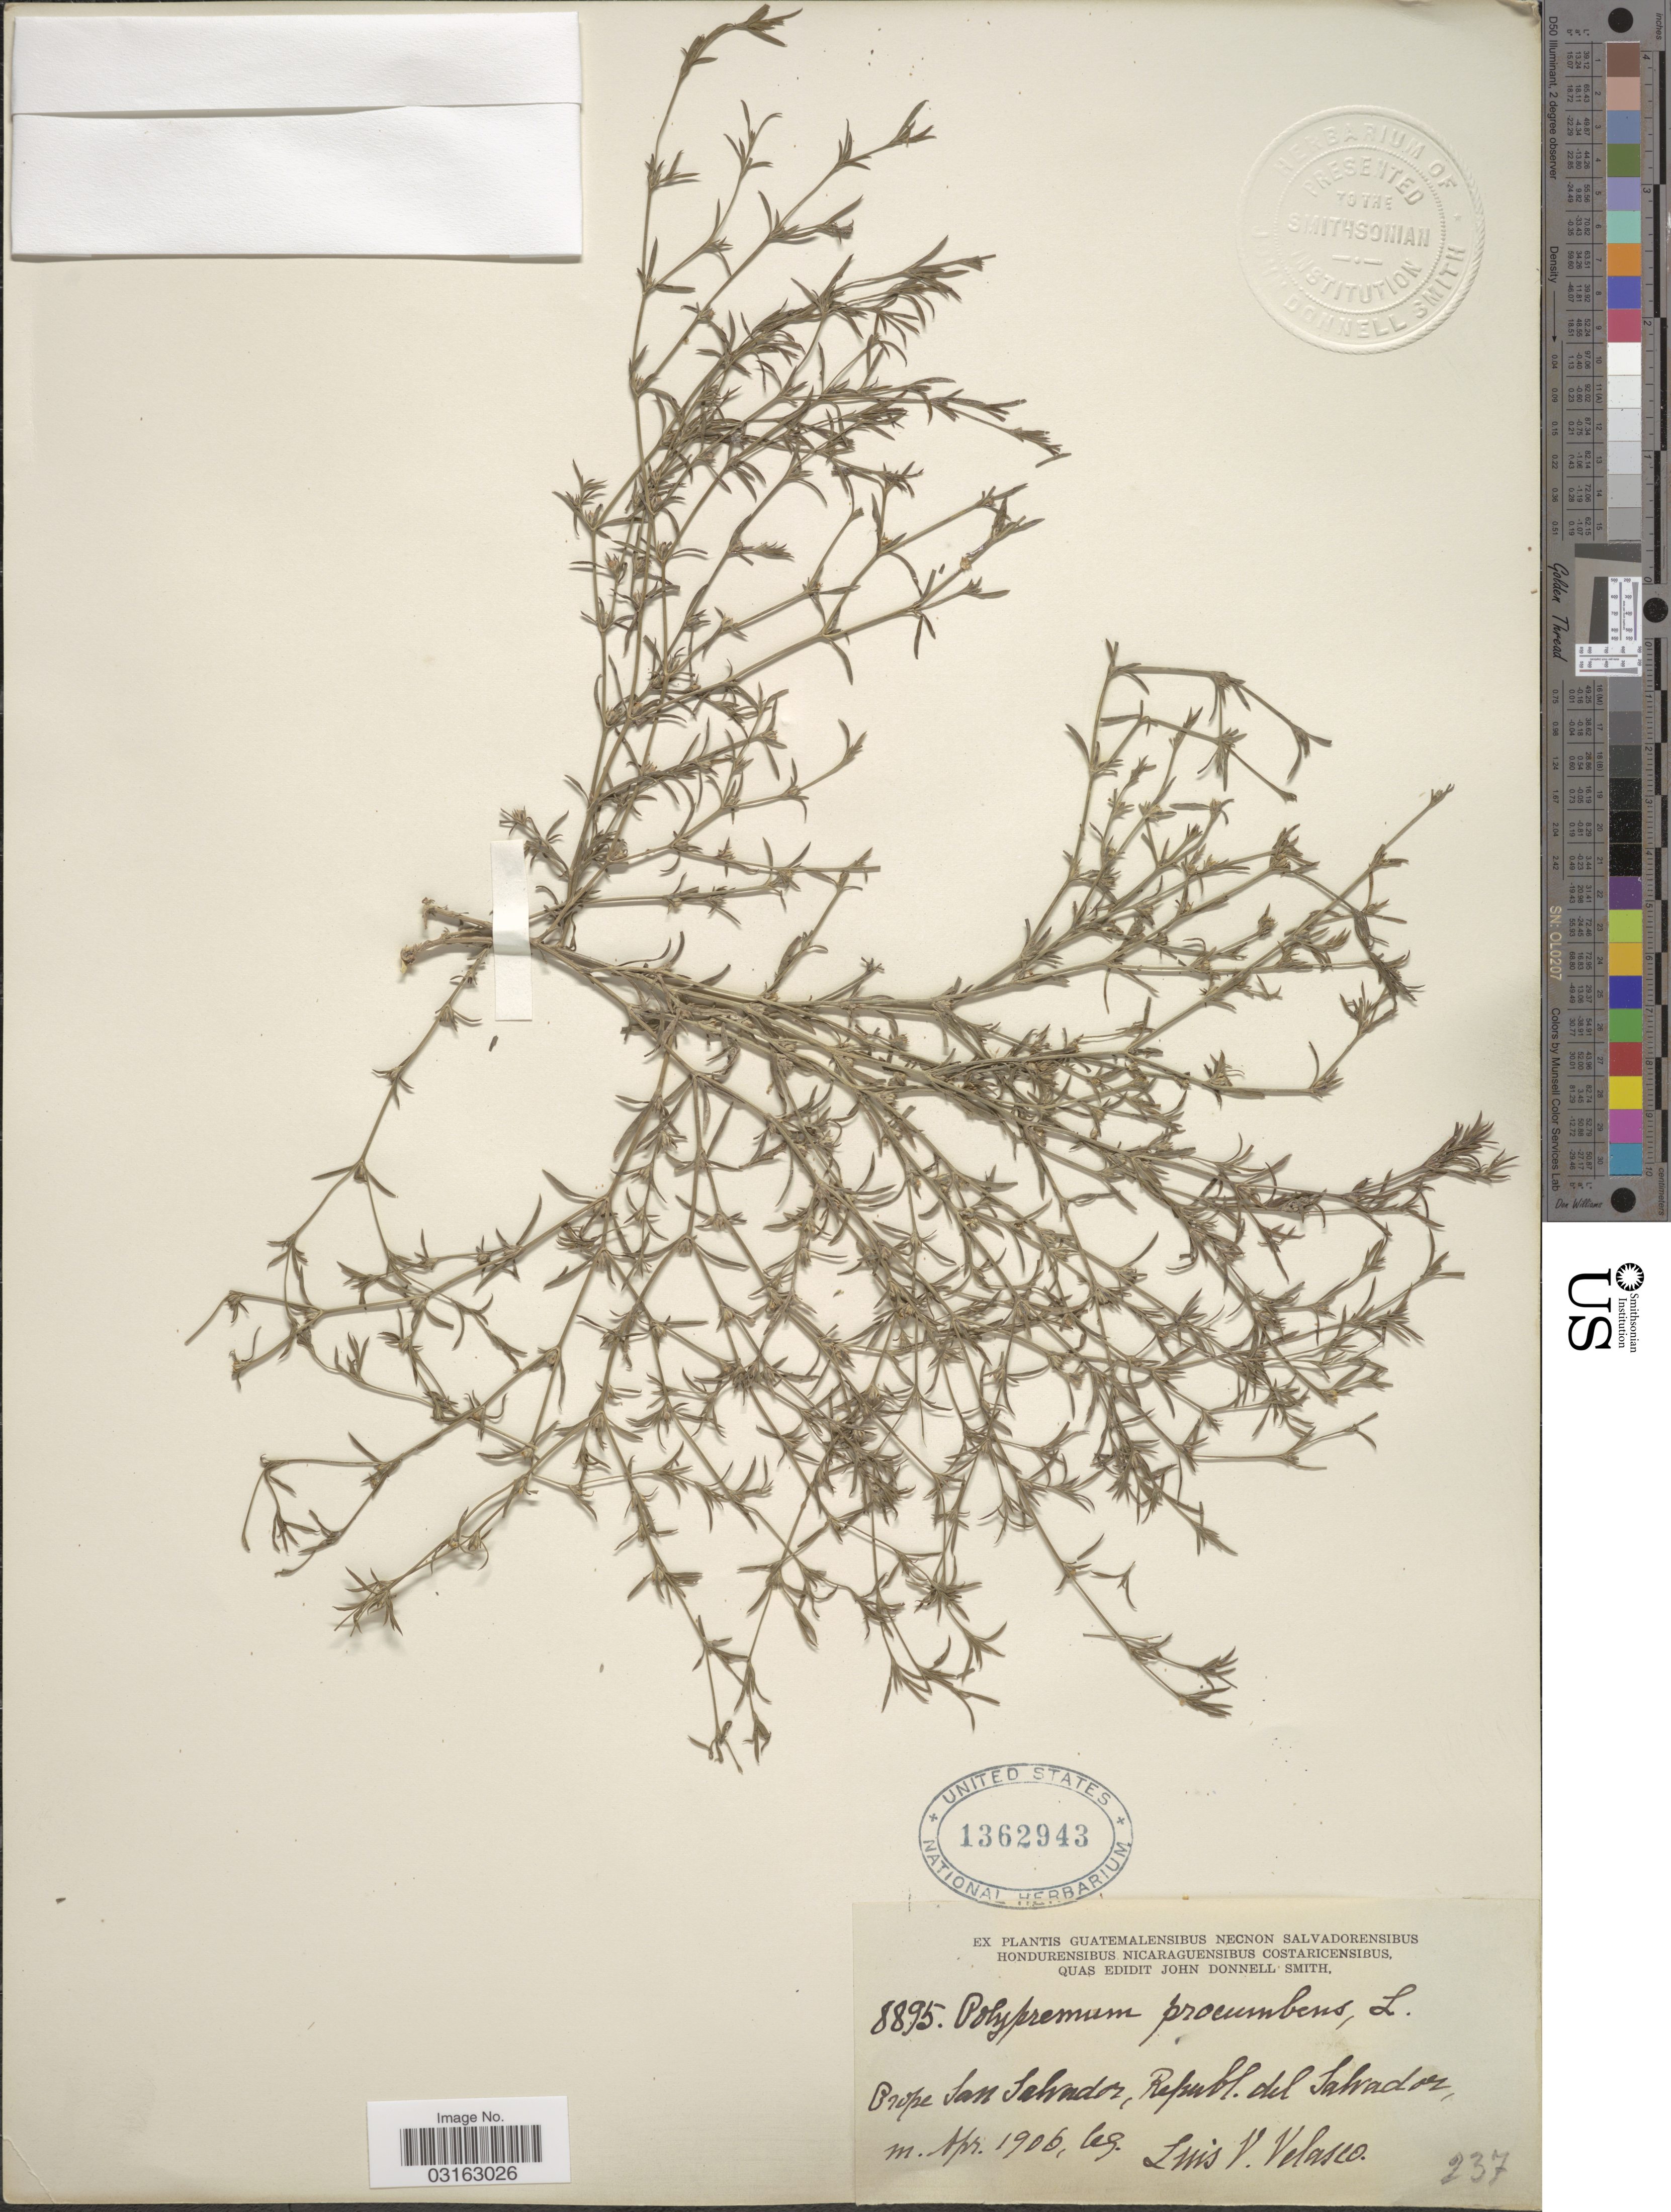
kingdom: Plantae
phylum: Tracheophyta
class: Magnoliopsida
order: Lamiales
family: Tetrachondraceae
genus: Polypremum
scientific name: Polypremum procumbens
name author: L.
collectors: L. Velasco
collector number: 8895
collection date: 1906-04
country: El Salvador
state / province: San Salvador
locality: Prope San Salvador, Republ. del Salvador.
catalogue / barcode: US 1362943